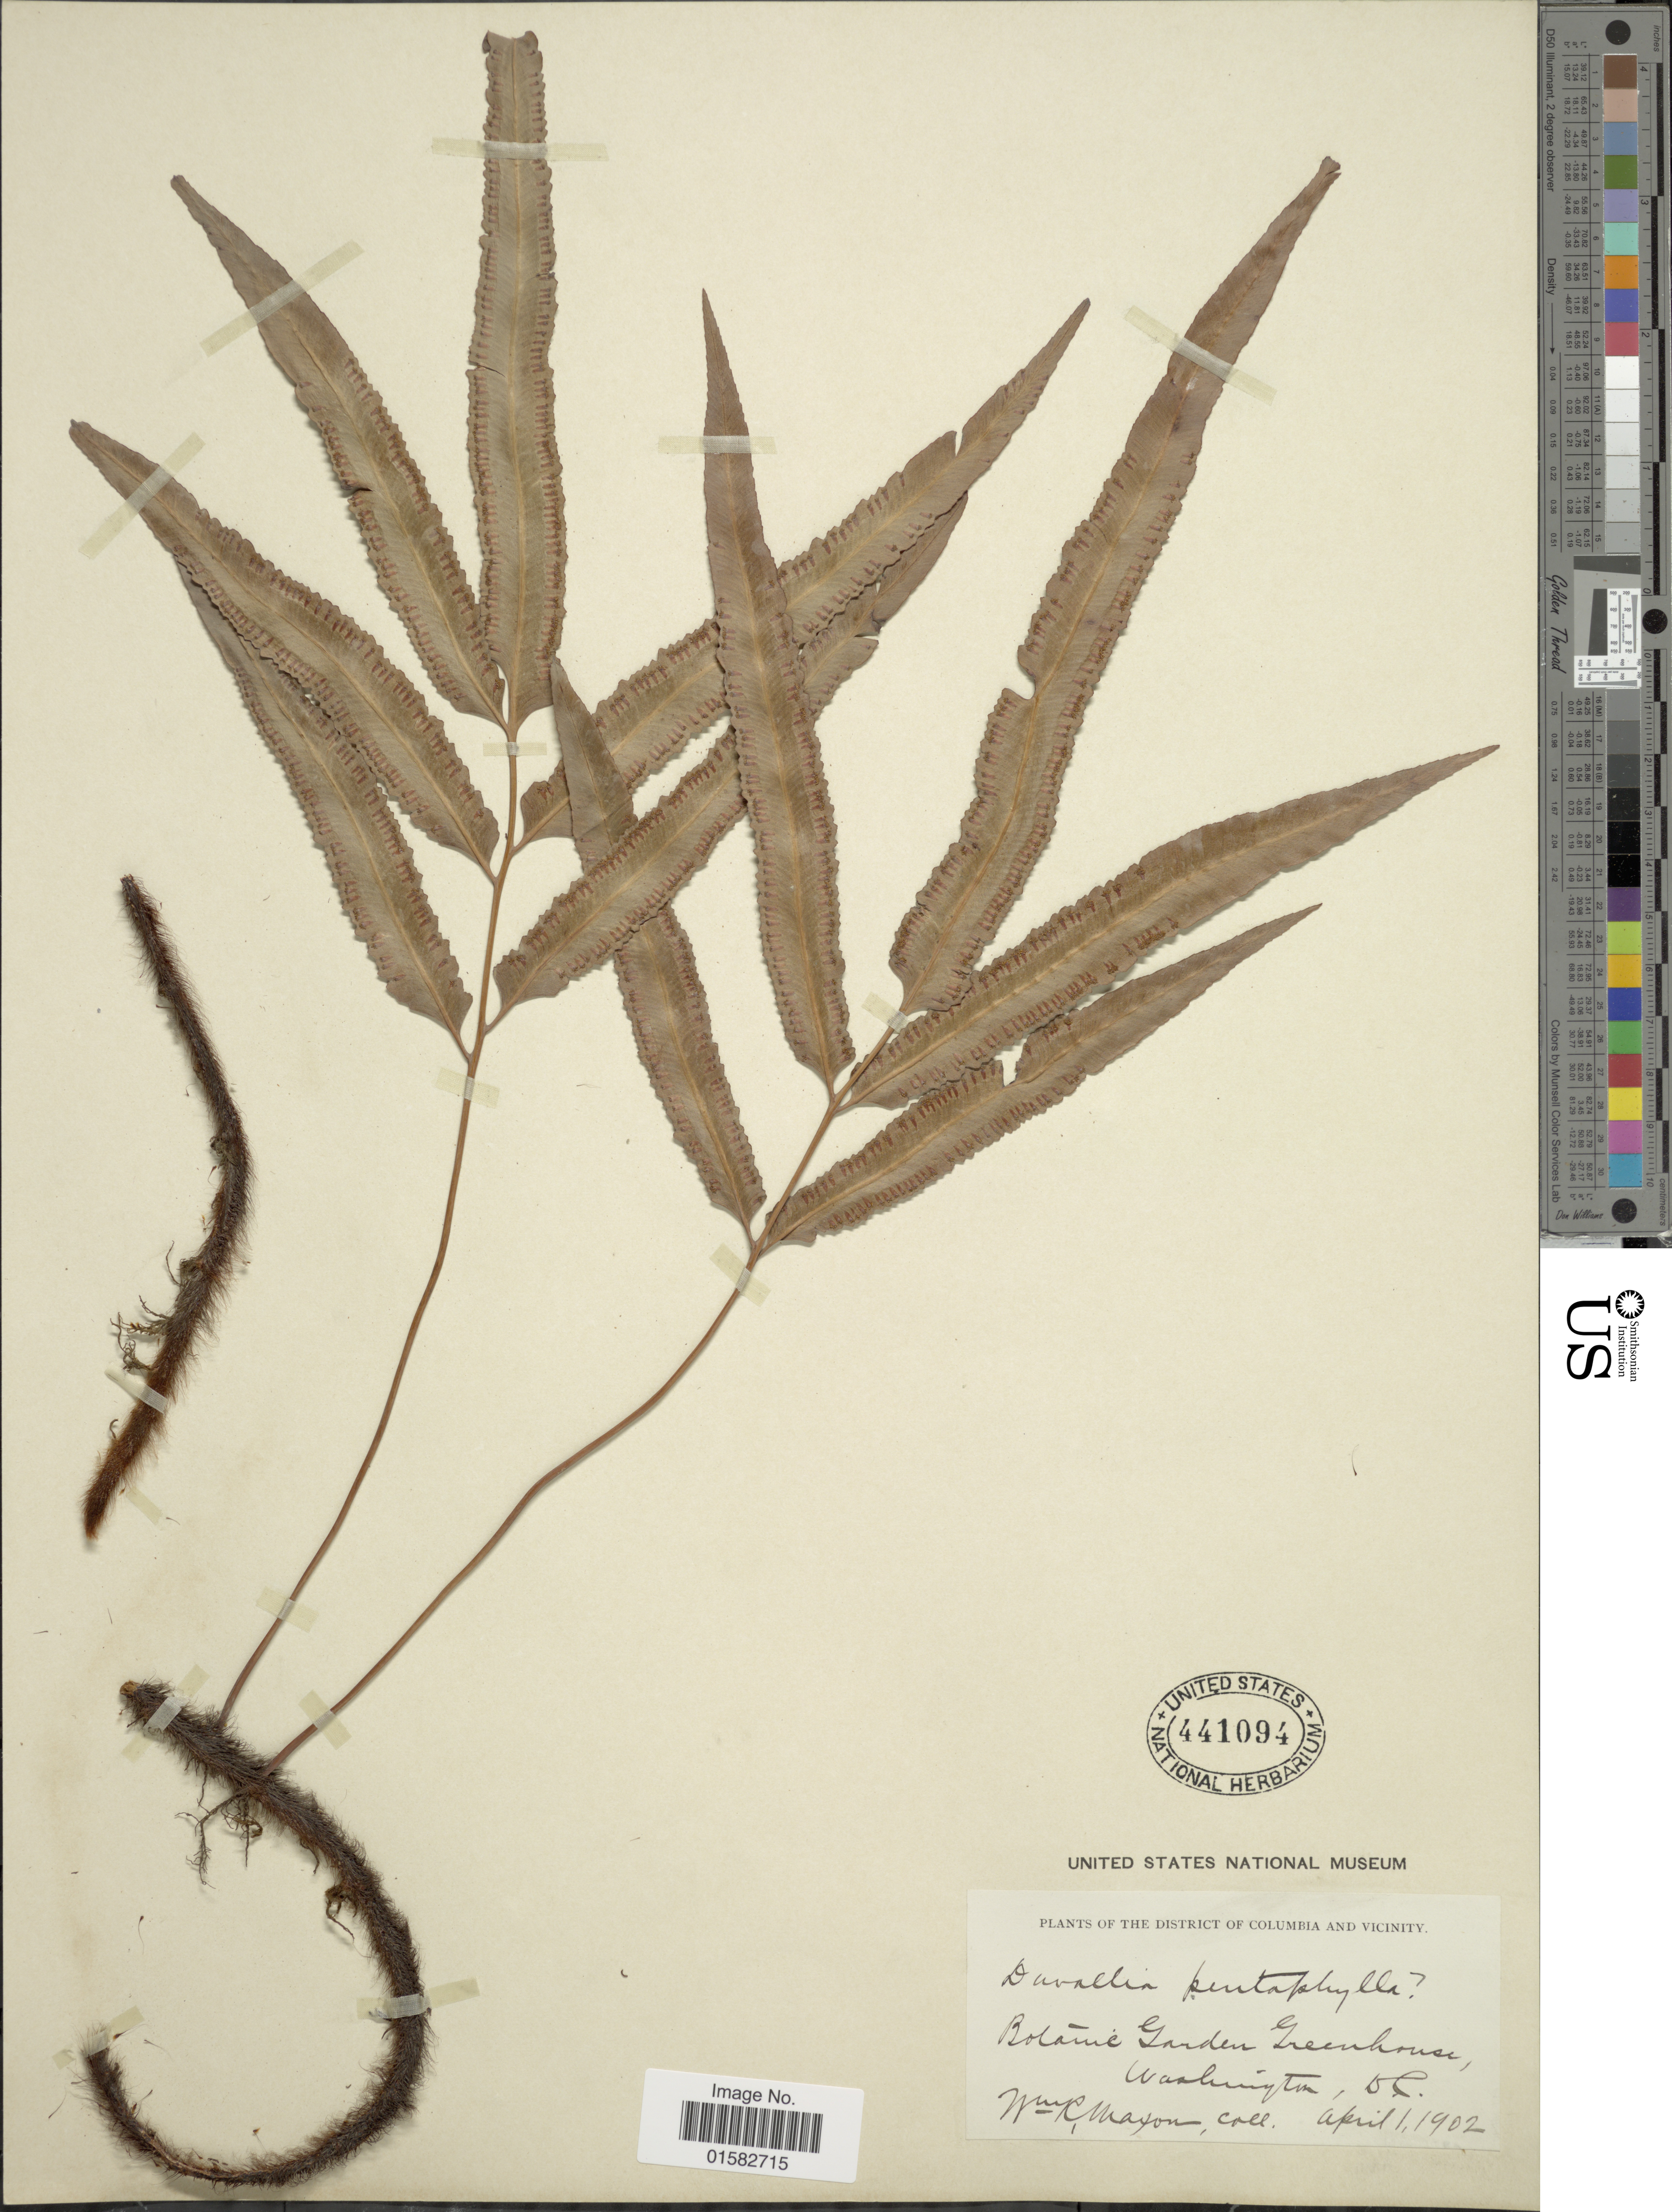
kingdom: Plantae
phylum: Tracheophyta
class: Polypodiopsida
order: Polypodiales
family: Davalliaceae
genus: Davallia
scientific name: Davallia pentaphylla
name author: Blume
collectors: W. C. Maxon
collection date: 1902-04-01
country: United States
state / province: District of Columbia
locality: The District of Colombia and Vicinity, Botanical Garden Greenhouse, Washington, D.C.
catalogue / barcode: US 441094